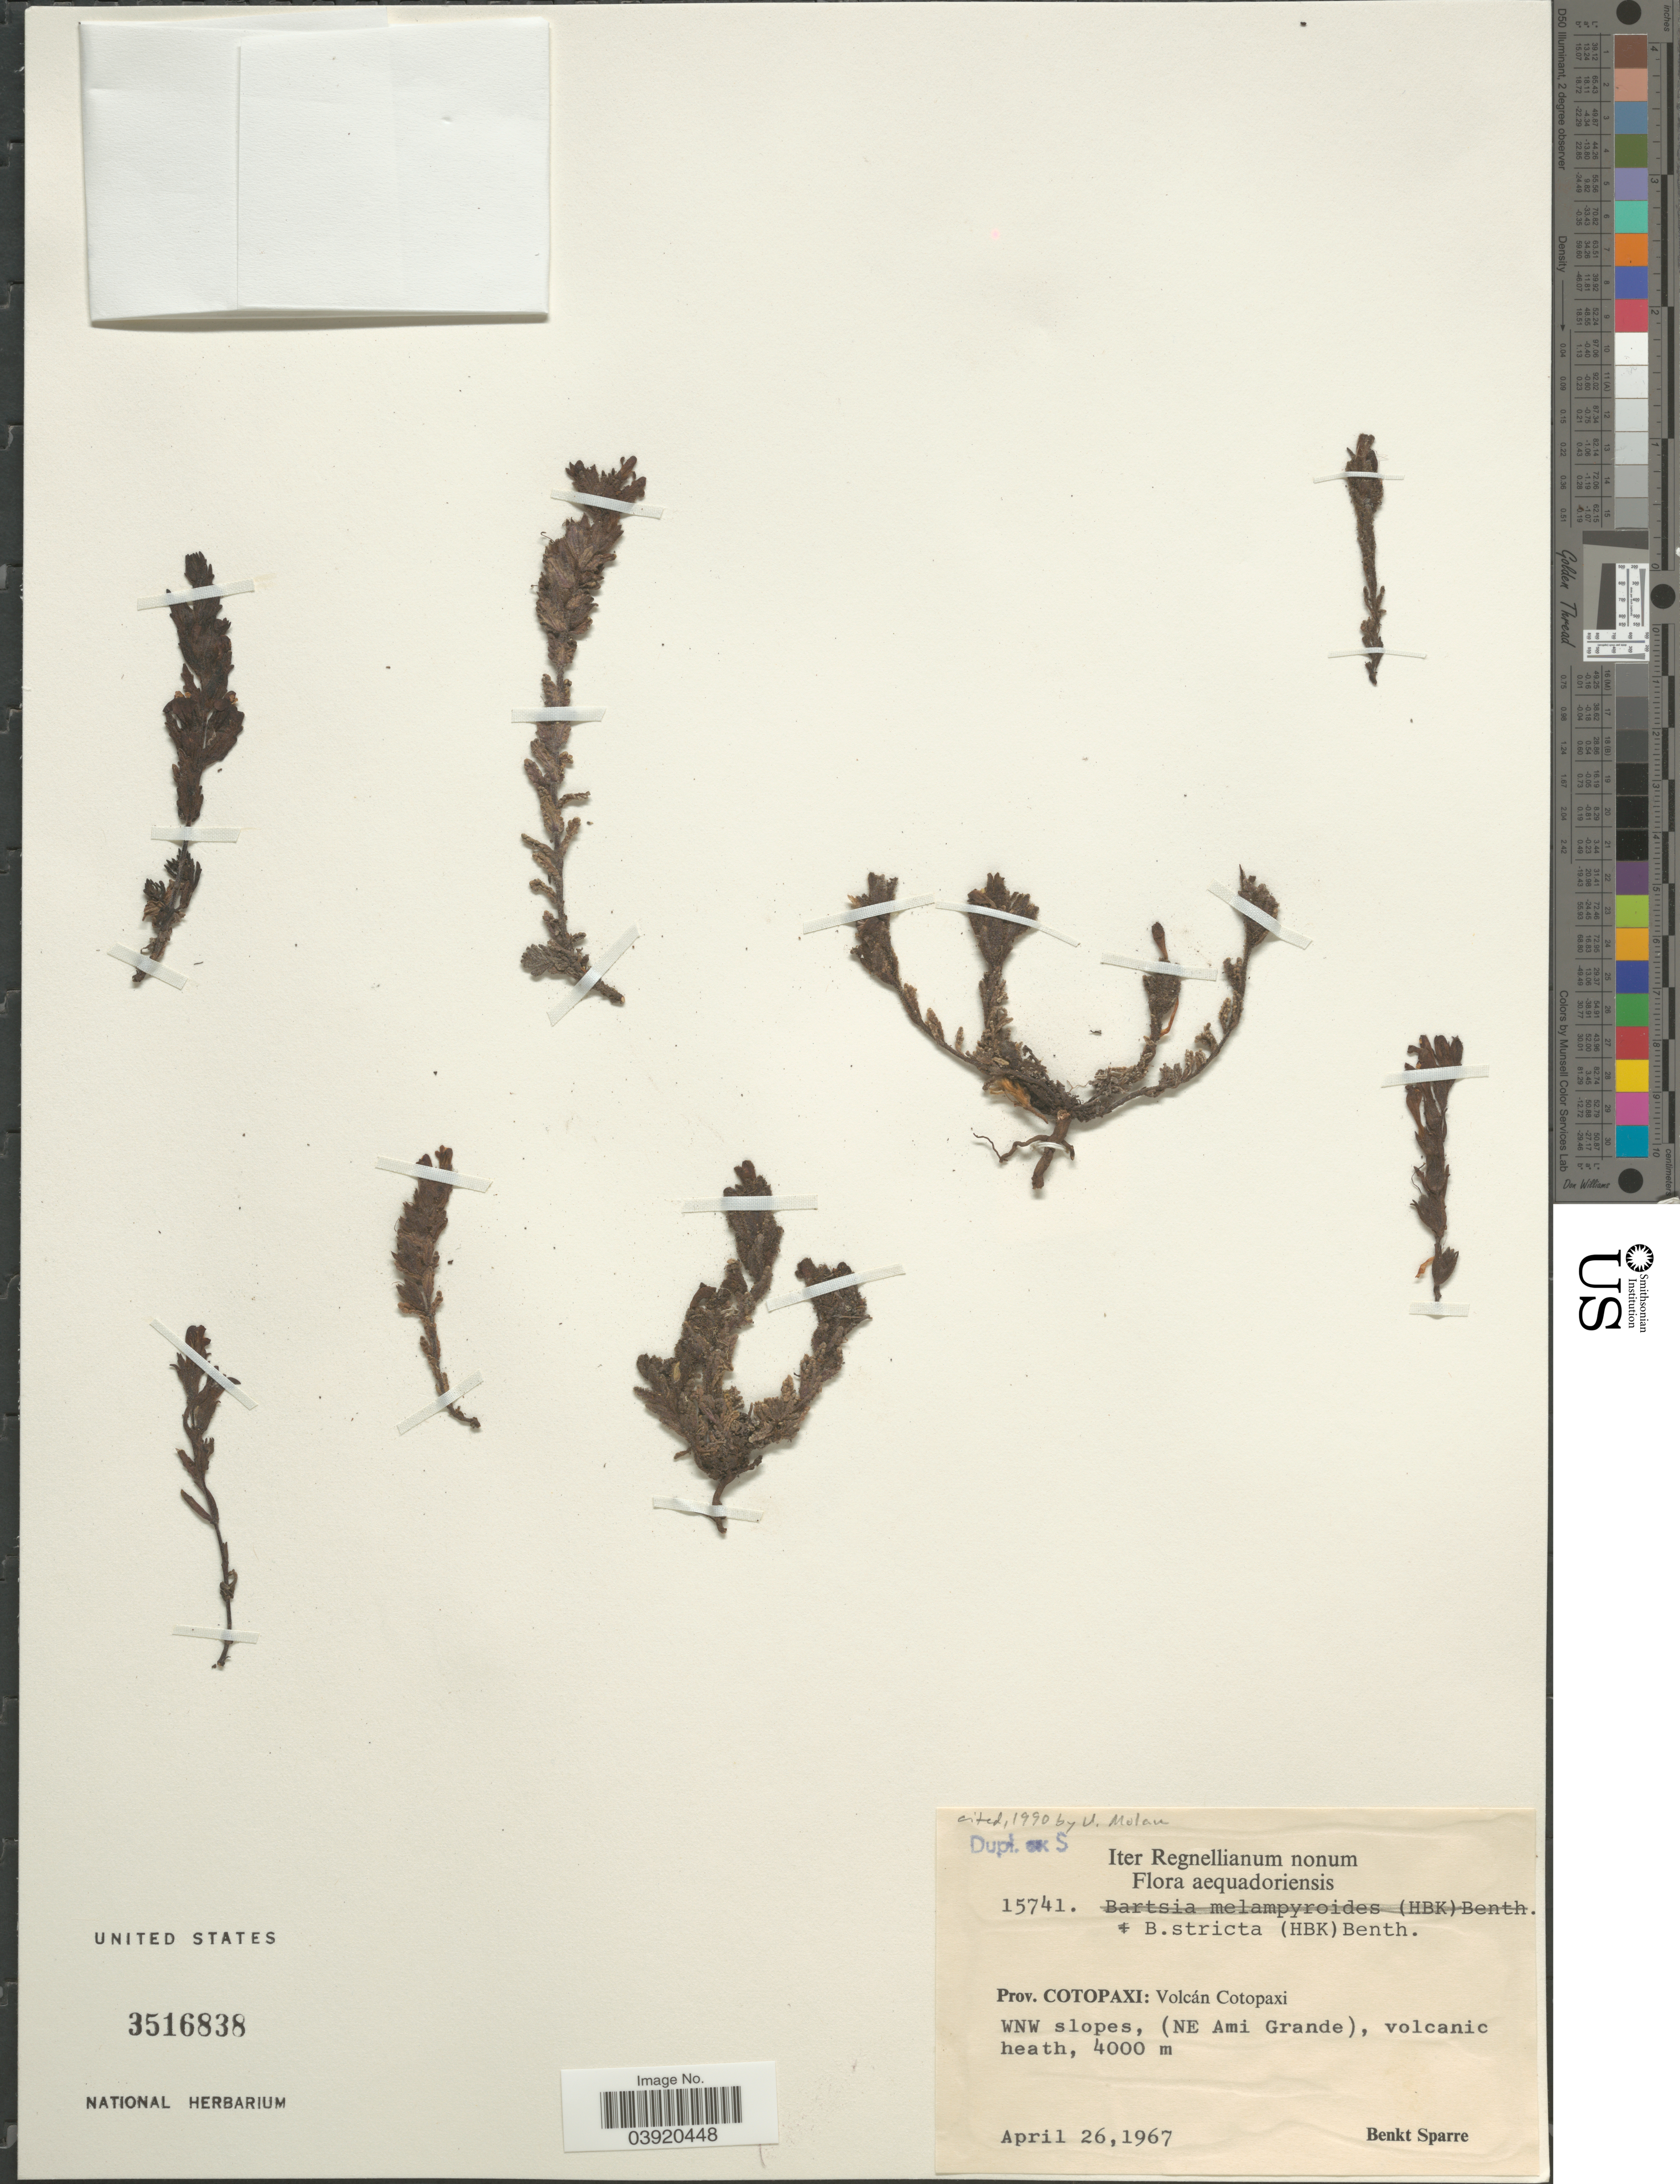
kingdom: Plantae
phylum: Tracheophyta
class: Magnoliopsida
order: Lamiales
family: Orobanchaceae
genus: Bartsia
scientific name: Bartsia stricta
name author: (Kunth) Benth.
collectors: B. Sparre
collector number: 15741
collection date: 1967-04-26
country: Ecuador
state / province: Cotopaxi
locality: Volcán Cotopaxi. WNW slopes, (NE Ami Grande).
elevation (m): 4000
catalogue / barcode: US 3516838